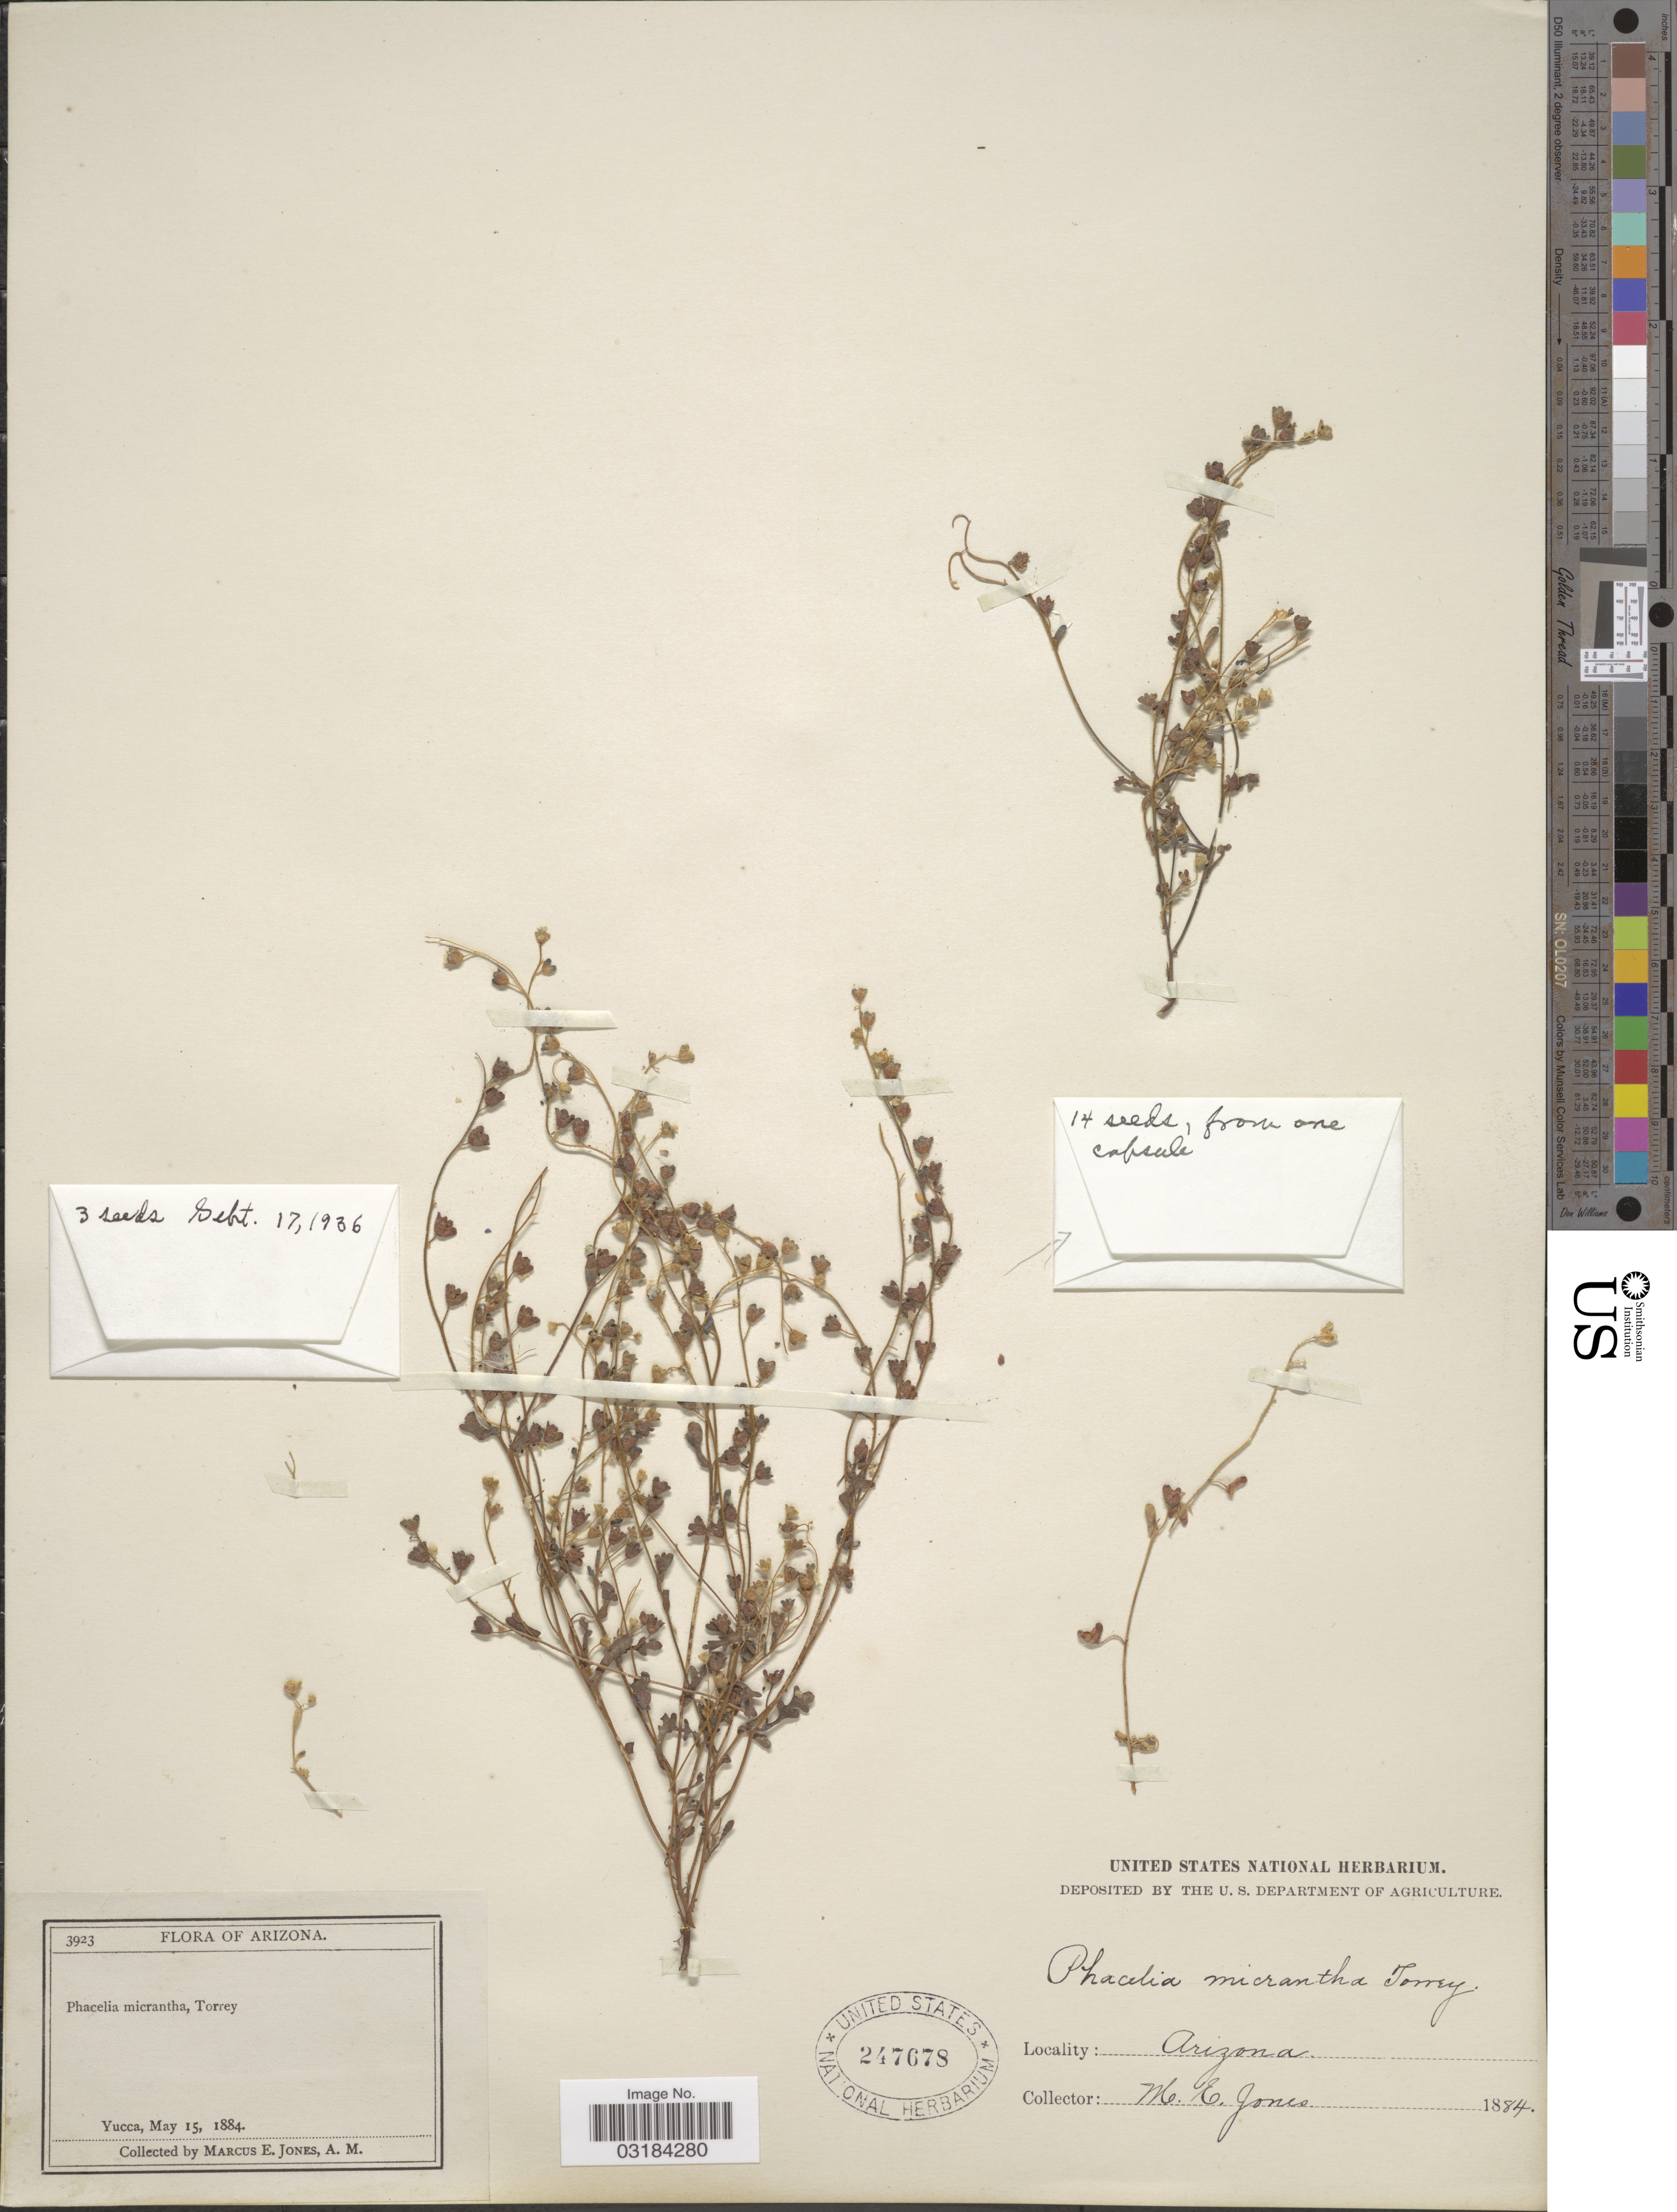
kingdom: Plantae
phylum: Tracheophyta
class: Magnoliopsida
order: Boraginales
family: Hydrophyllaceae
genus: Eucrypta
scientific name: Eucrypta micrantha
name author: (Torr.) A. Heller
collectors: M. E. Jones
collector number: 3923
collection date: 1884-05-15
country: United States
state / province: Arizona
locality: Yucca.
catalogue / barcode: US 247678